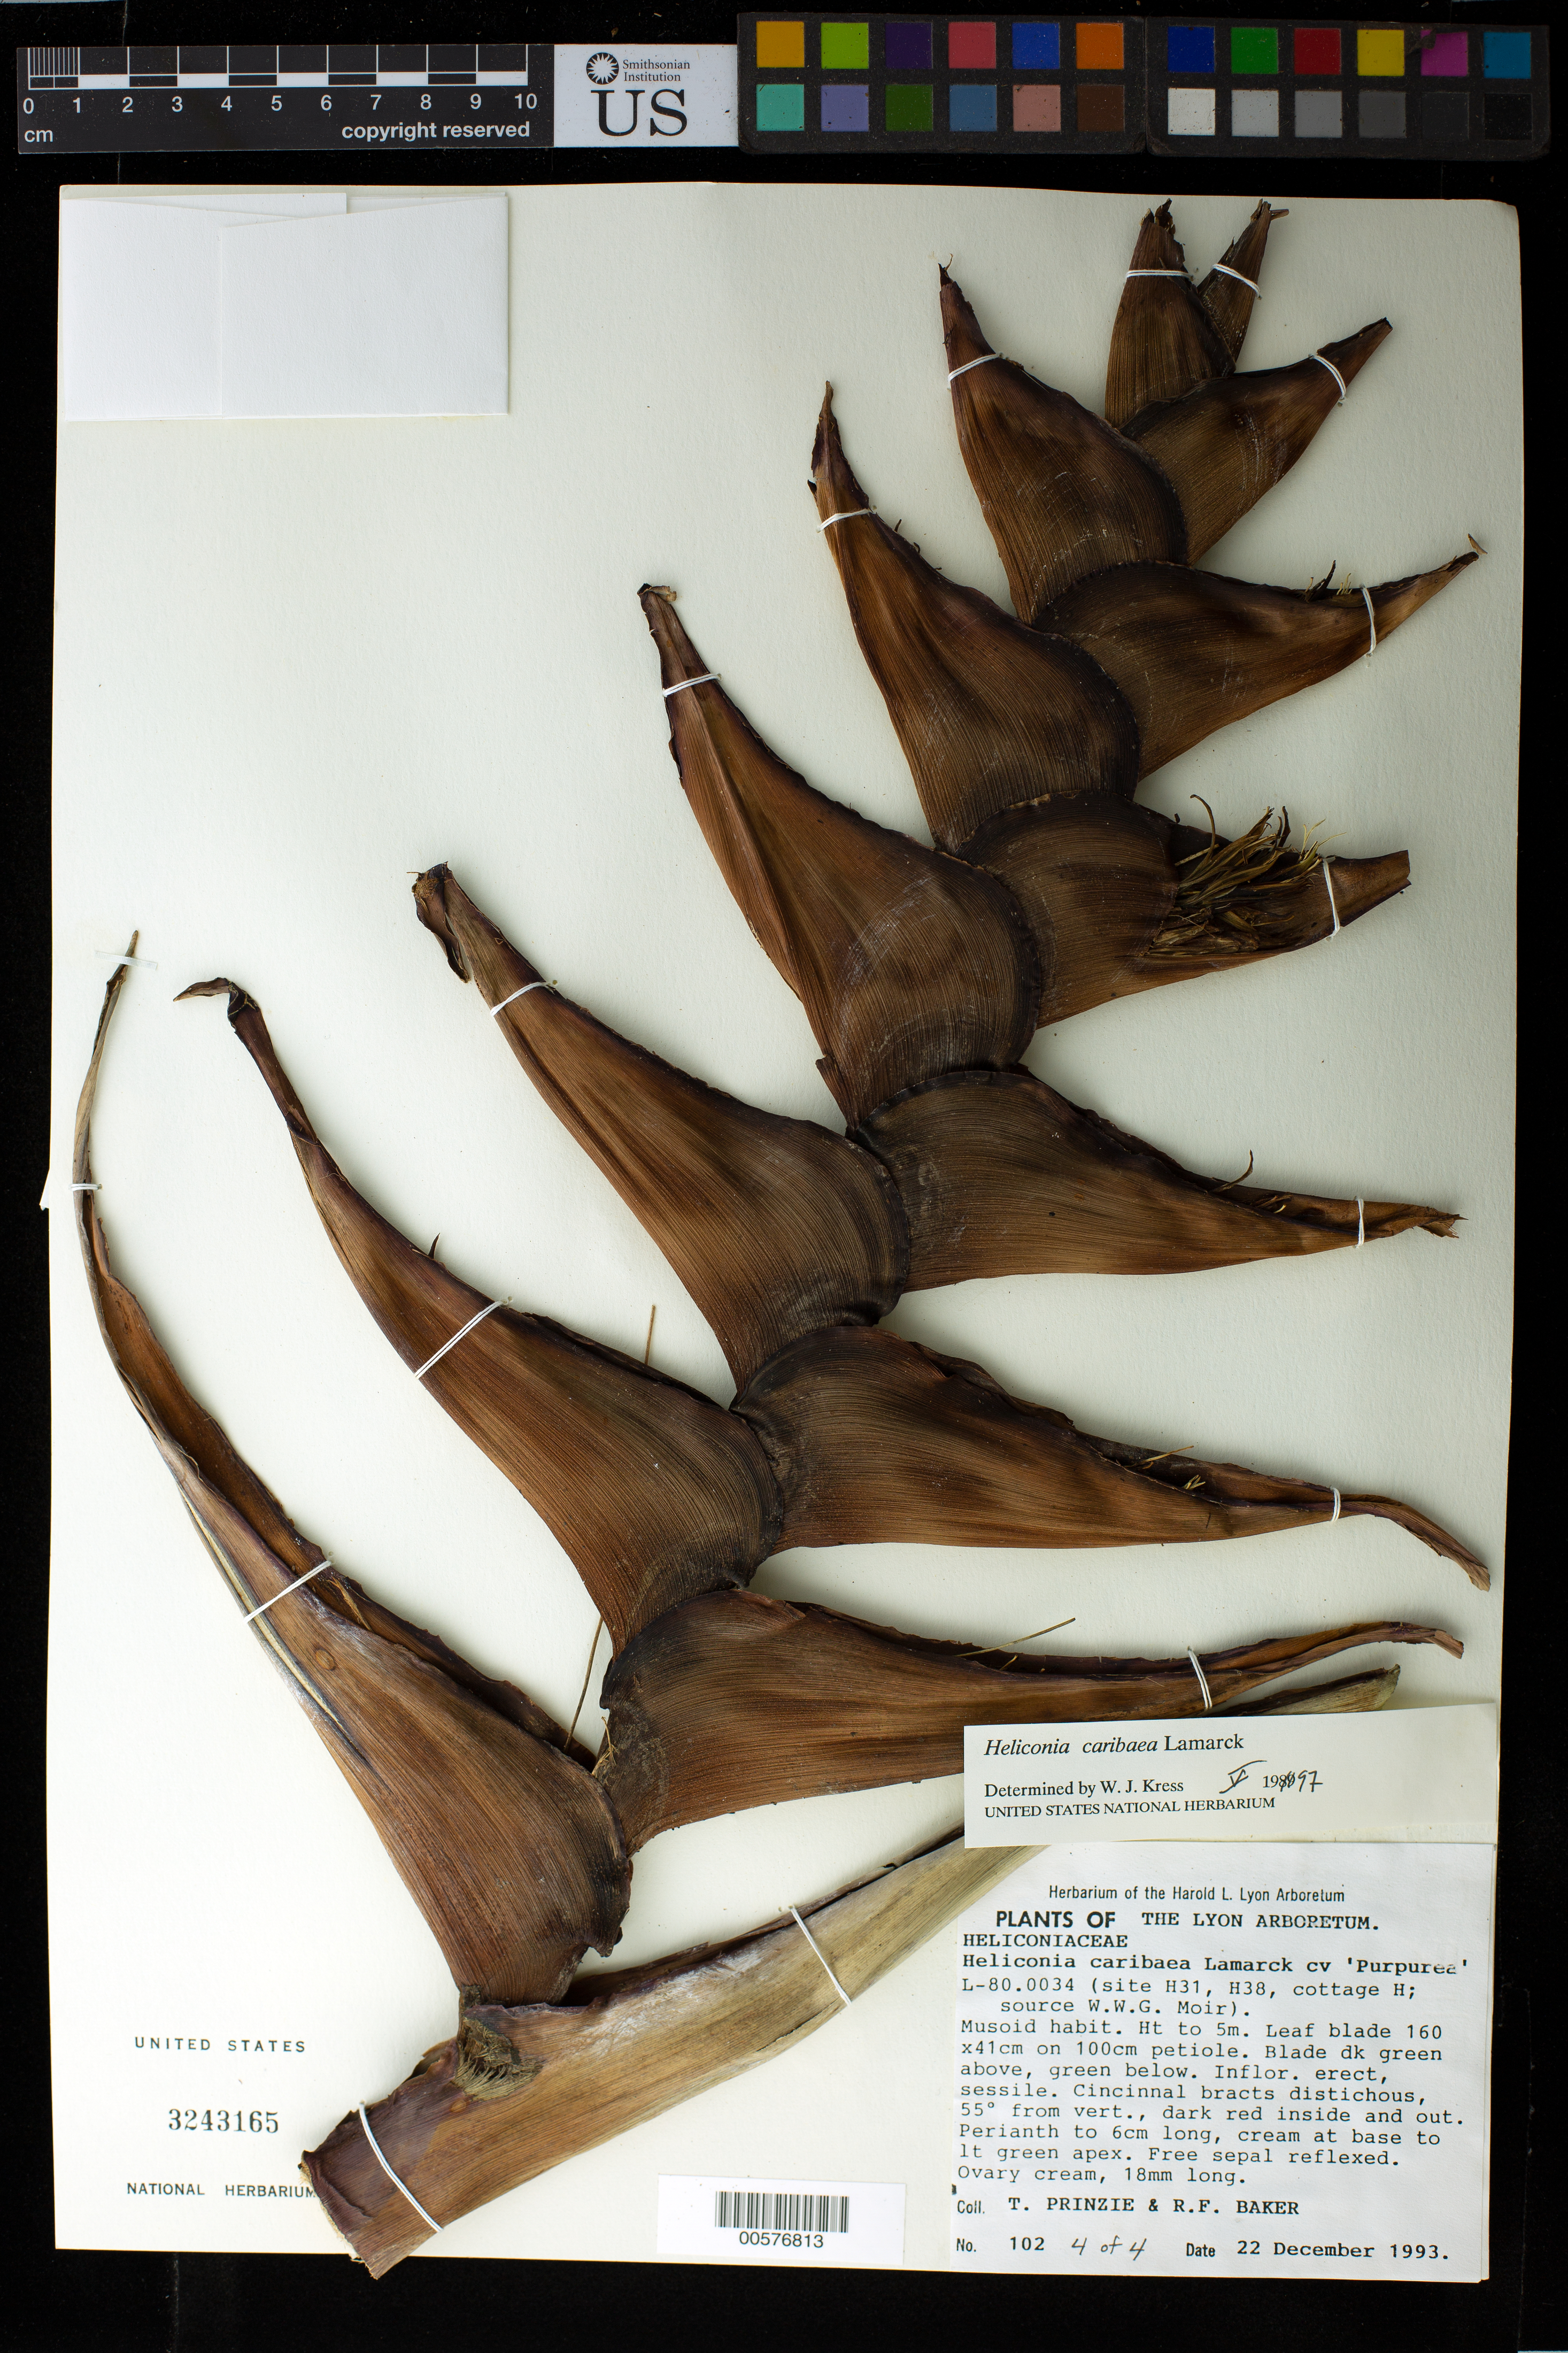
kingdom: Plantae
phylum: Tracheophyta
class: Liliopsida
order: Zingiberales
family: Heliconiaceae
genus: Heliconia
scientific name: Heliconia caribaea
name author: Lam.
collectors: T. Prinzie & R. F. Baker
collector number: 102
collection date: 1993-12-22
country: United States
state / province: Hawaii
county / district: Honolulu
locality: Lyon Arboretum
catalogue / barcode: US 3243165